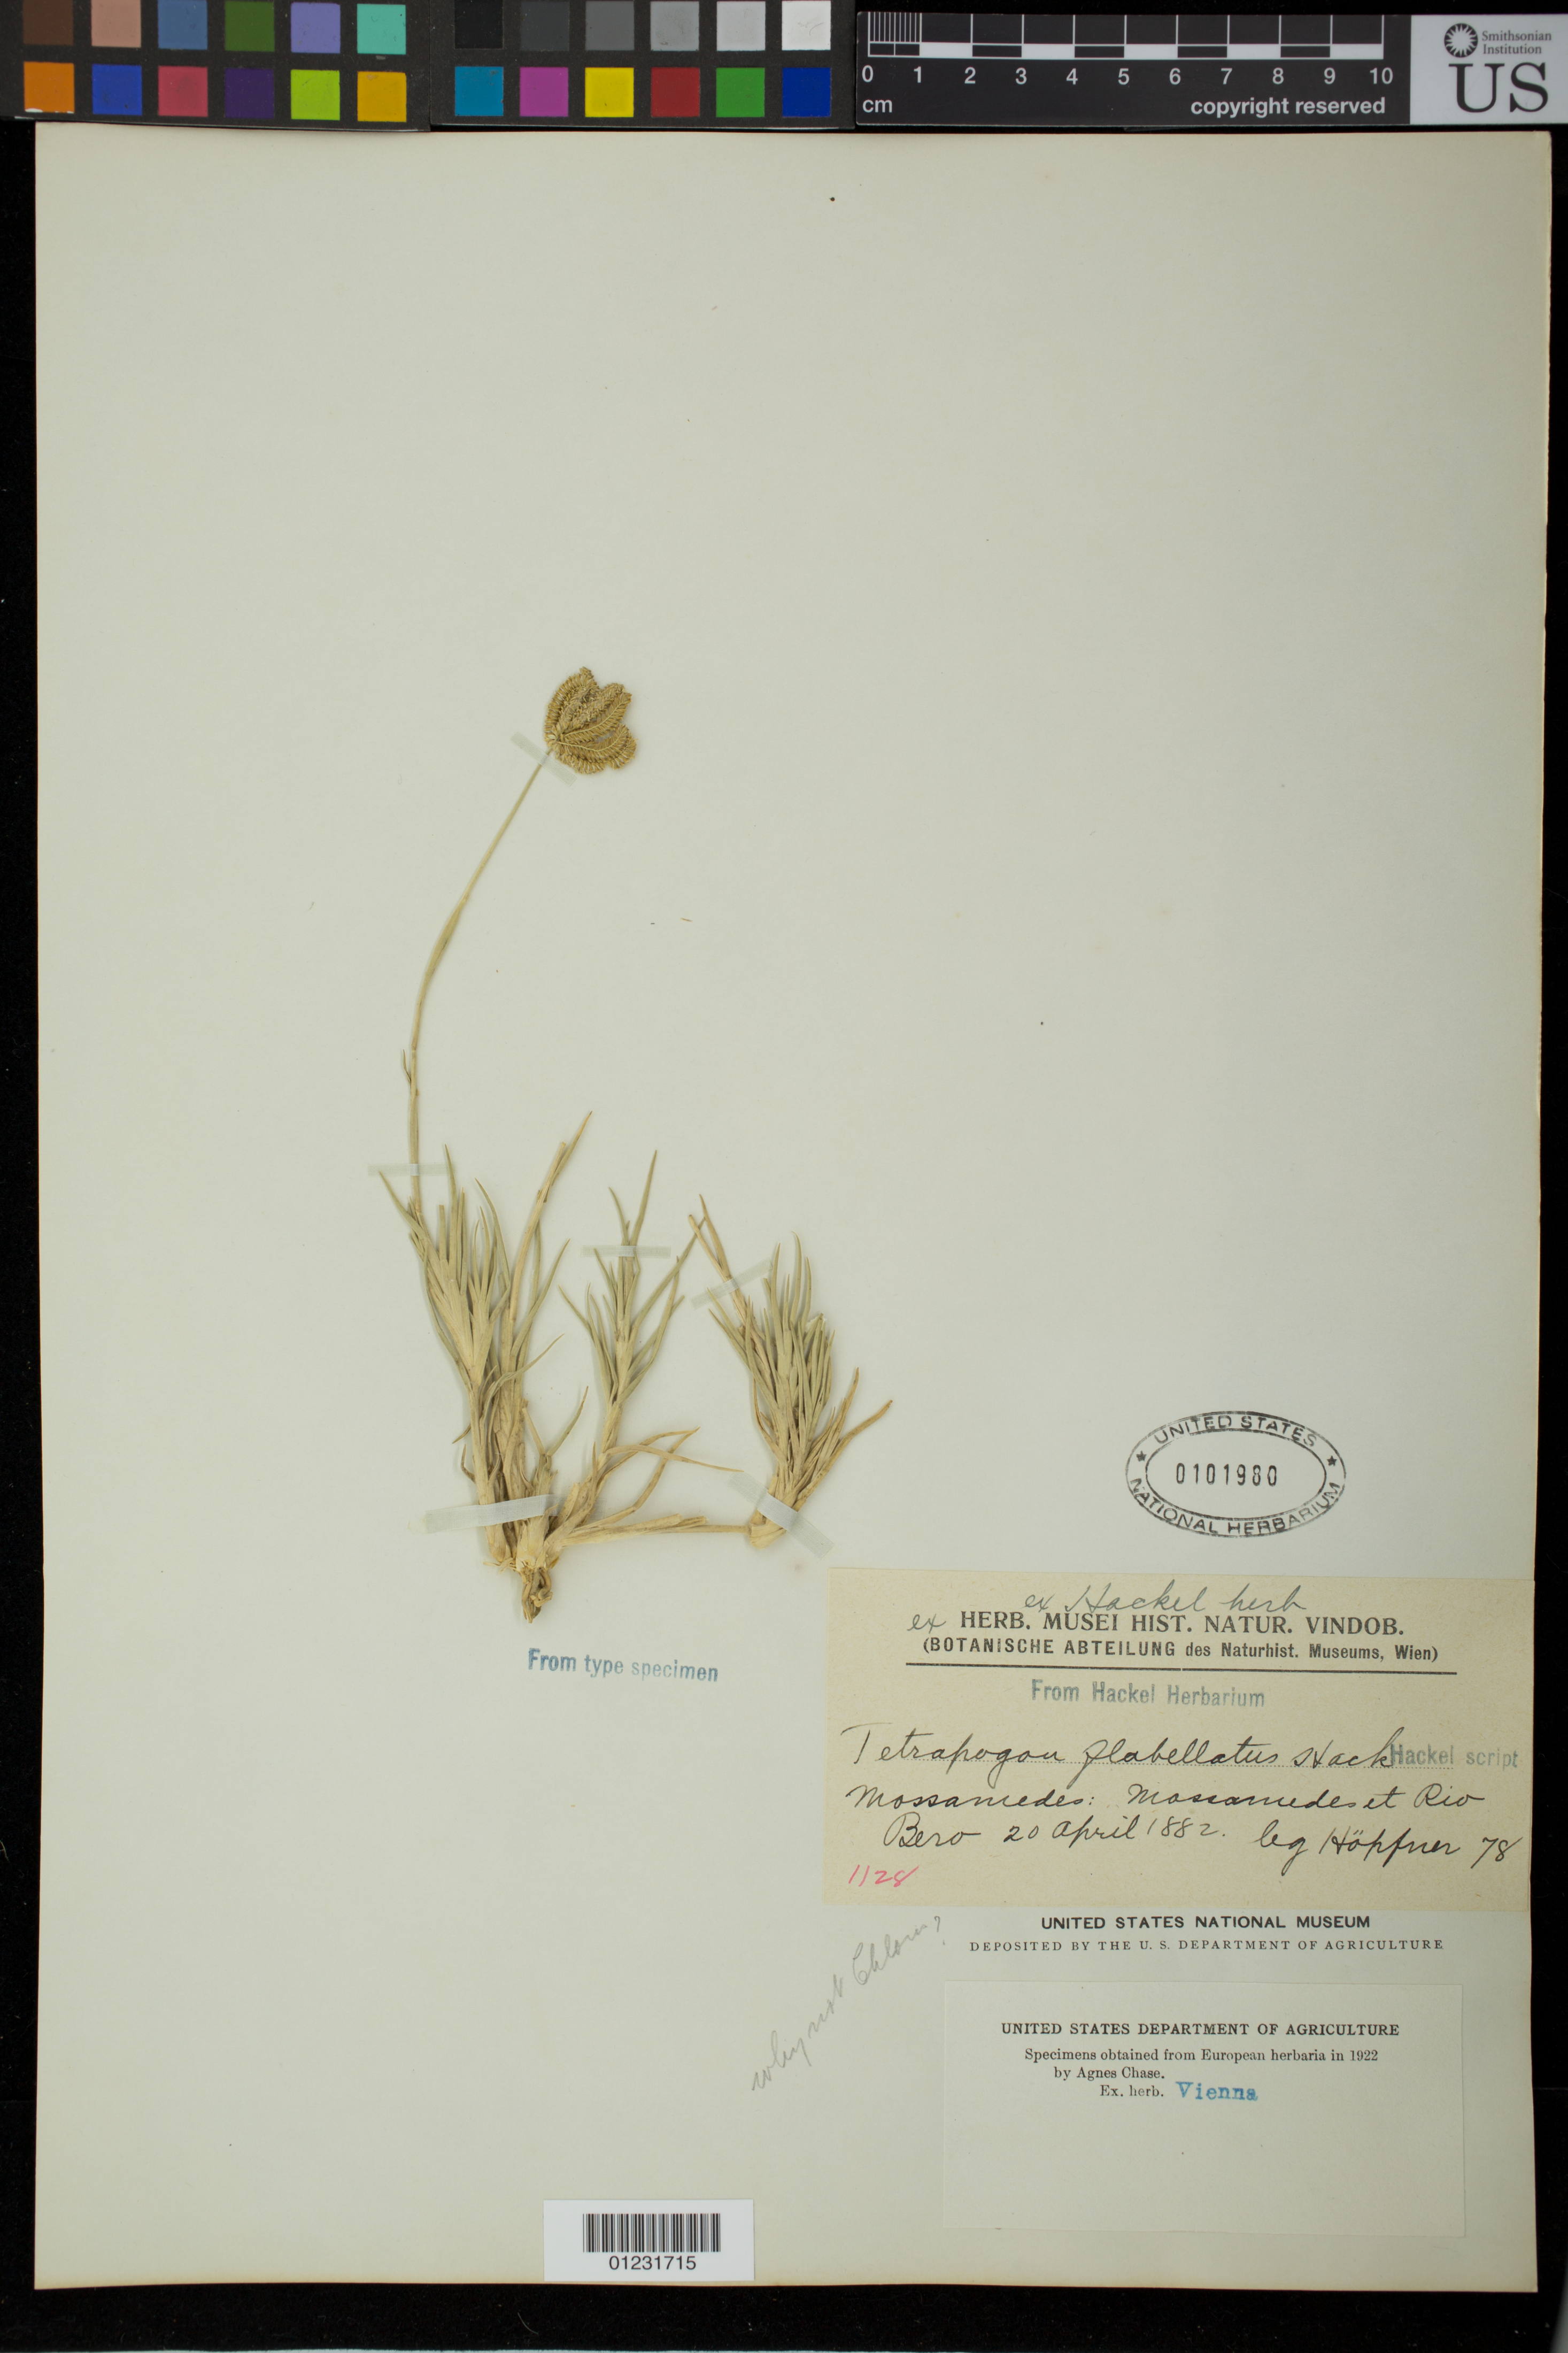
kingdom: Plantae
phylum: Tracheophyta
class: Liliopsida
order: Poales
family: Poaceae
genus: Tetrapogon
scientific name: Tetrapogon flabellatus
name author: Hack.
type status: Isotype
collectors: C. Höpfner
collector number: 78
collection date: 1882-04-20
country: Angola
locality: Mossamedes et Rio Bero.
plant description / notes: Fragmentary material of type specimen ex herb. Vienna.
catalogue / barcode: US 101980